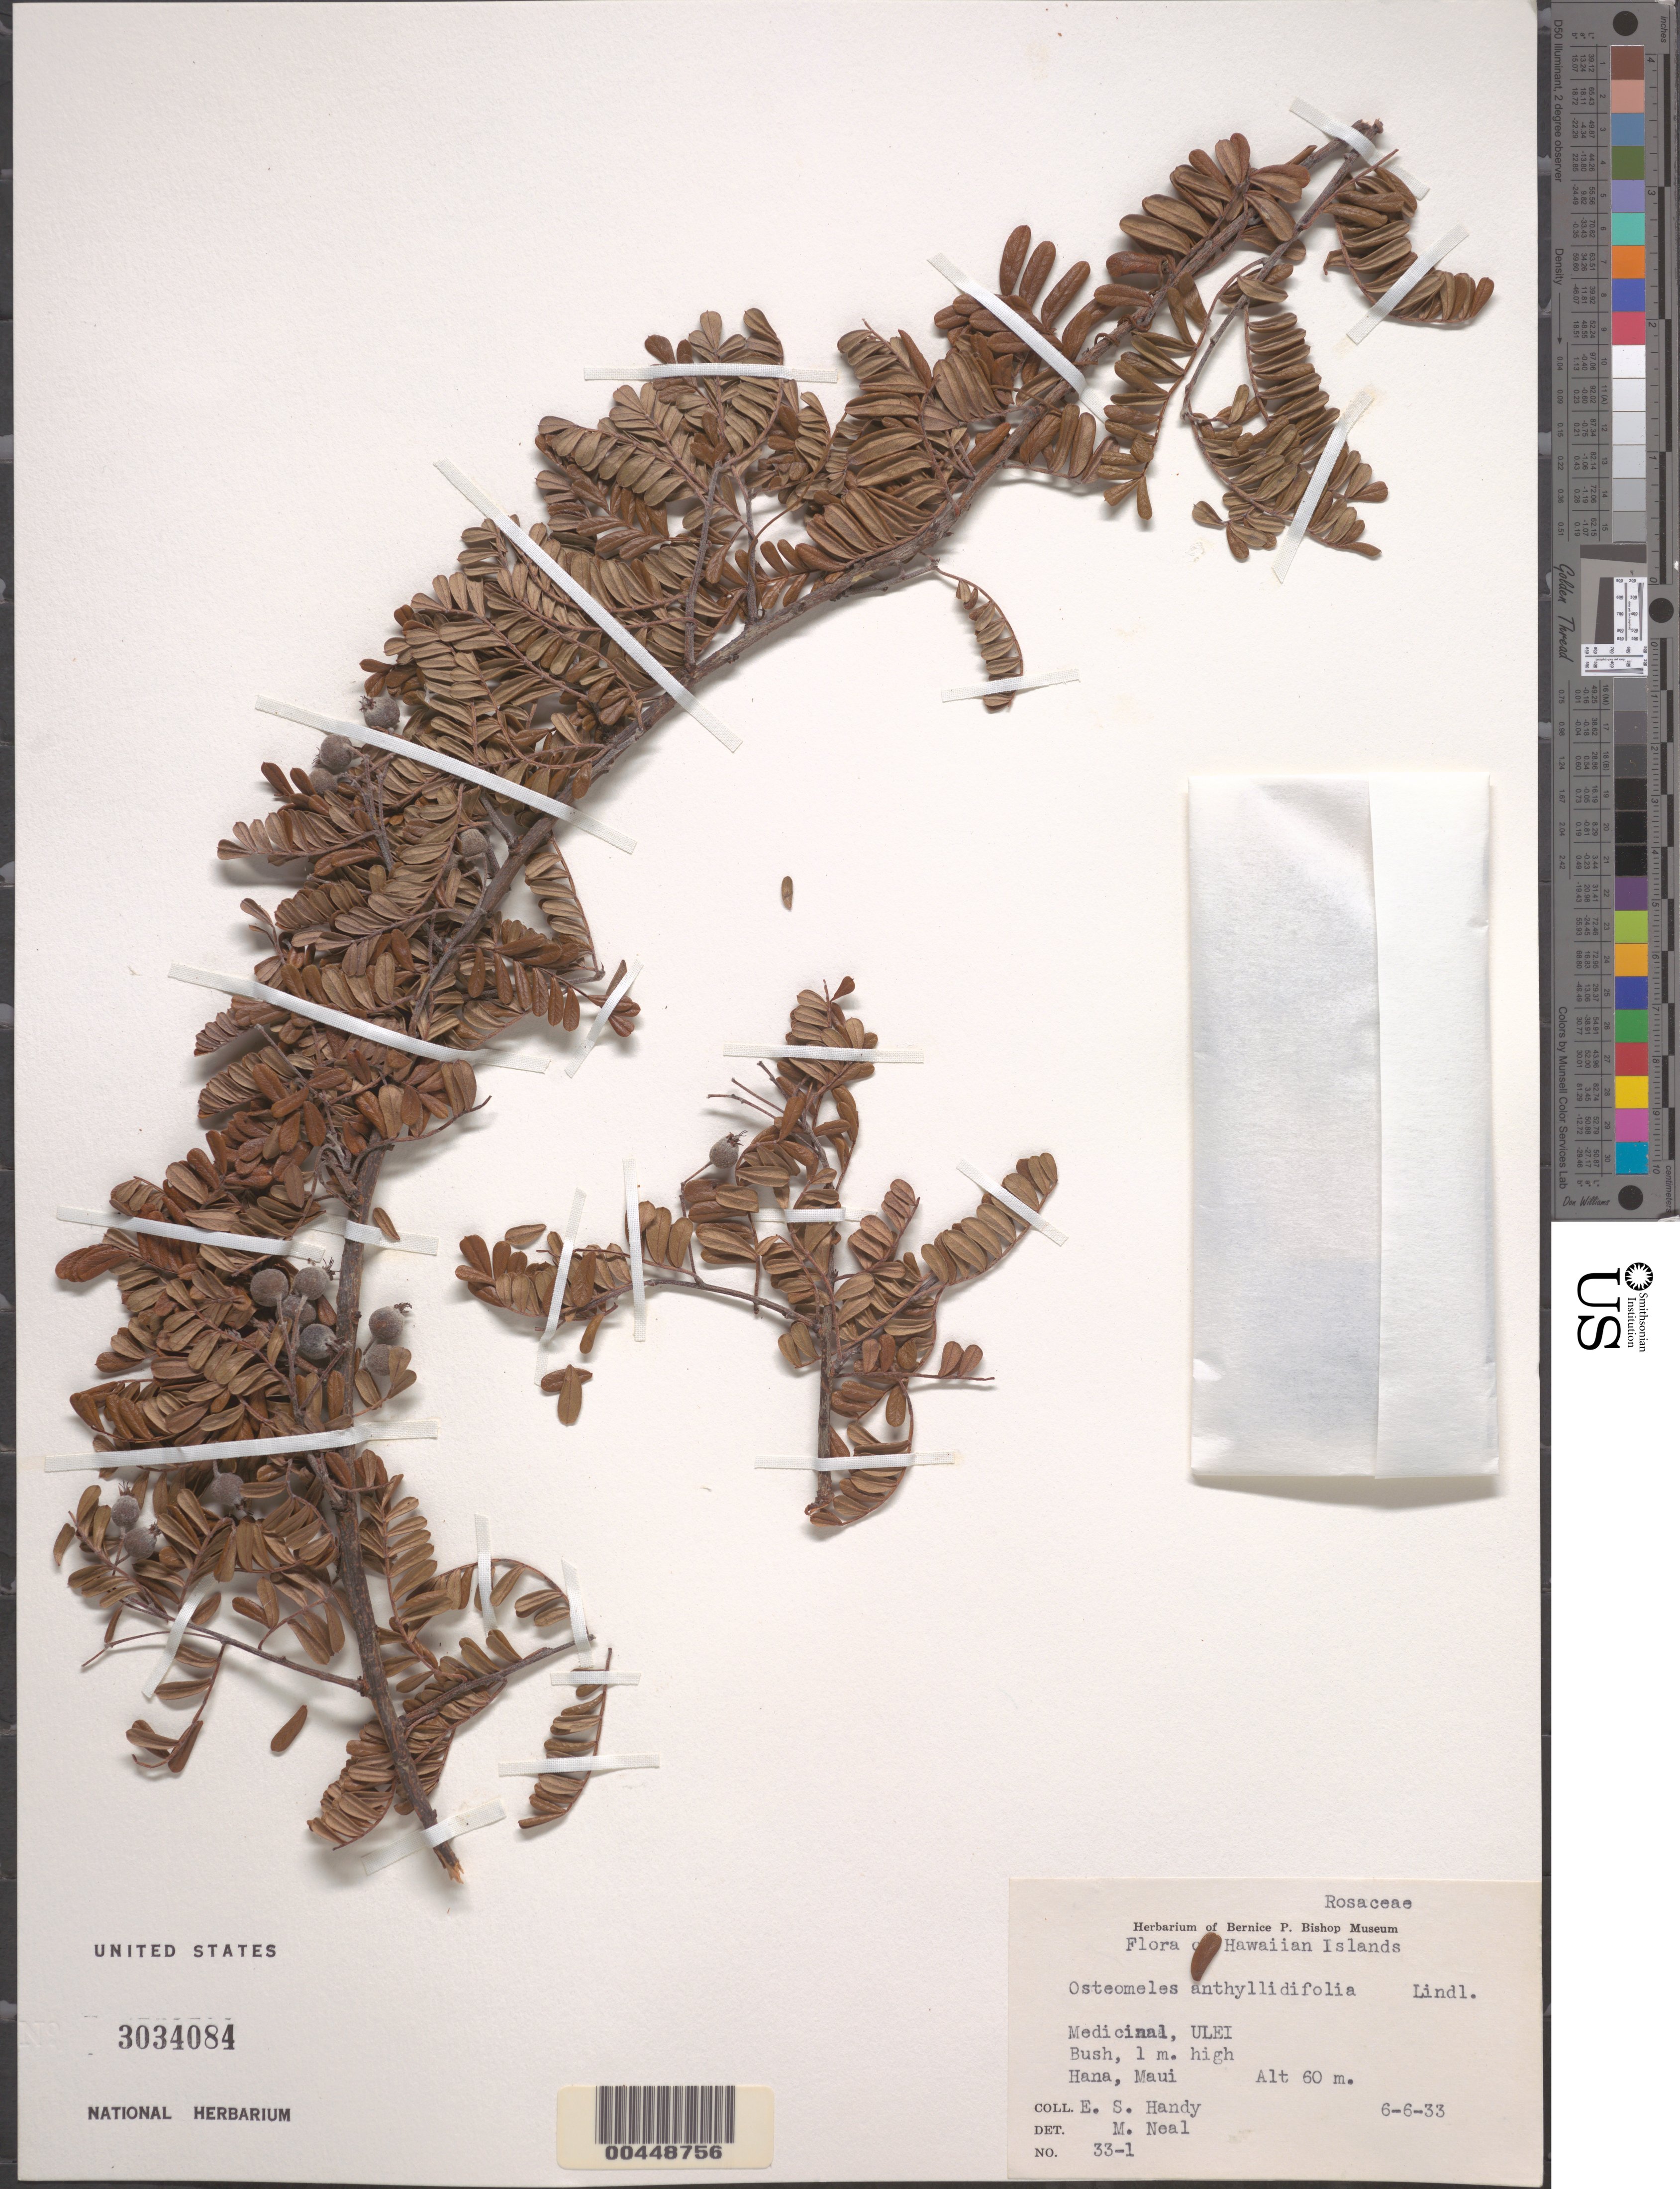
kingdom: Plantae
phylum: Tracheophyta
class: Magnoliopsida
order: Rosales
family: Rosaceae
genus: Osteomeles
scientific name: Osteomeles anthyllidifolia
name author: (Small) Lindl.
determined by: Neal, Marie C.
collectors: E. Handy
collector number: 33-1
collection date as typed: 6 Jun 1933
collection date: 1933-06-06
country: United States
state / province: Hawaii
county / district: Maui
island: Maui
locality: Hana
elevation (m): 60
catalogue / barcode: US 3034084